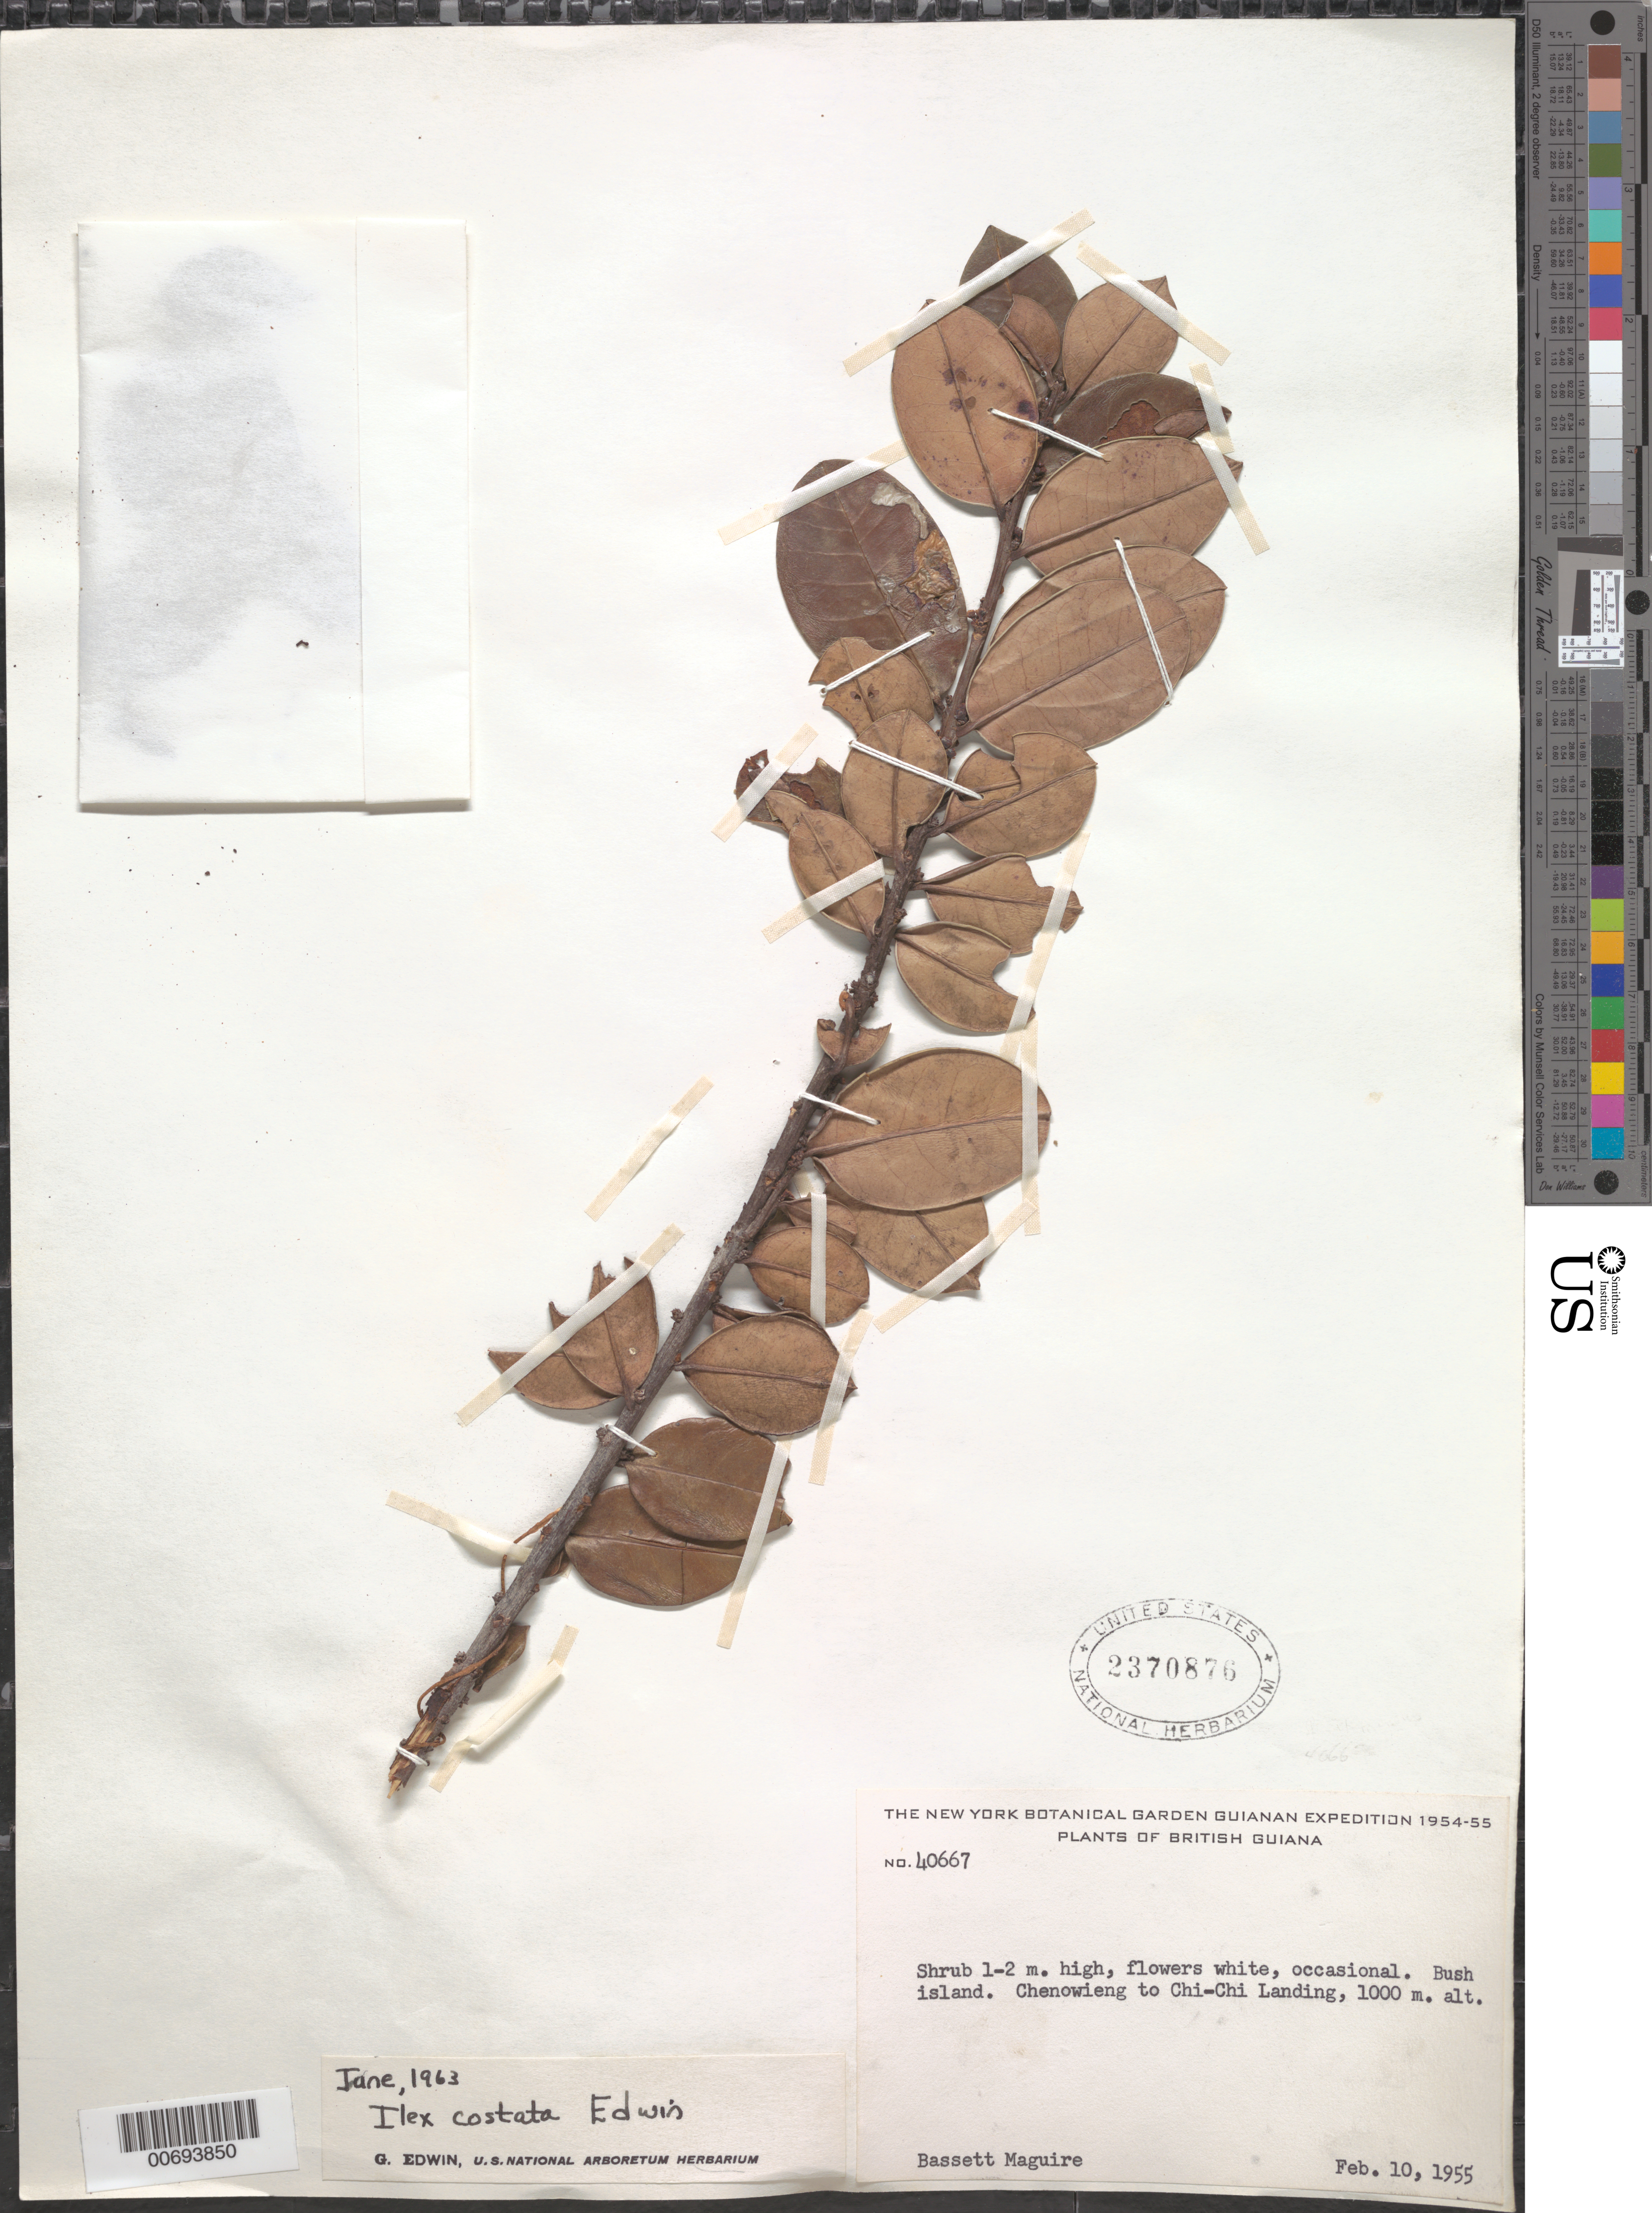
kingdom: Plantae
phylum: Tracheophyta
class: Magnoliopsida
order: Aquifoliales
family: Aquifoliaceae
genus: Ilex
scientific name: Ilex costata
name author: Edwin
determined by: Edwin, G.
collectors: B. Maguire, W. Bagshaw & C. K. Maguire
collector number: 40667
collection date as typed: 10-Feb-55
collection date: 1955-02-10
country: Guyana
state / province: Cuyuni-Mazaruni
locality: Chinowieng to Chi-chi Landing, Pakaraima Mts.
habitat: Bush island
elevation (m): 1000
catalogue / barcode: US 2370876